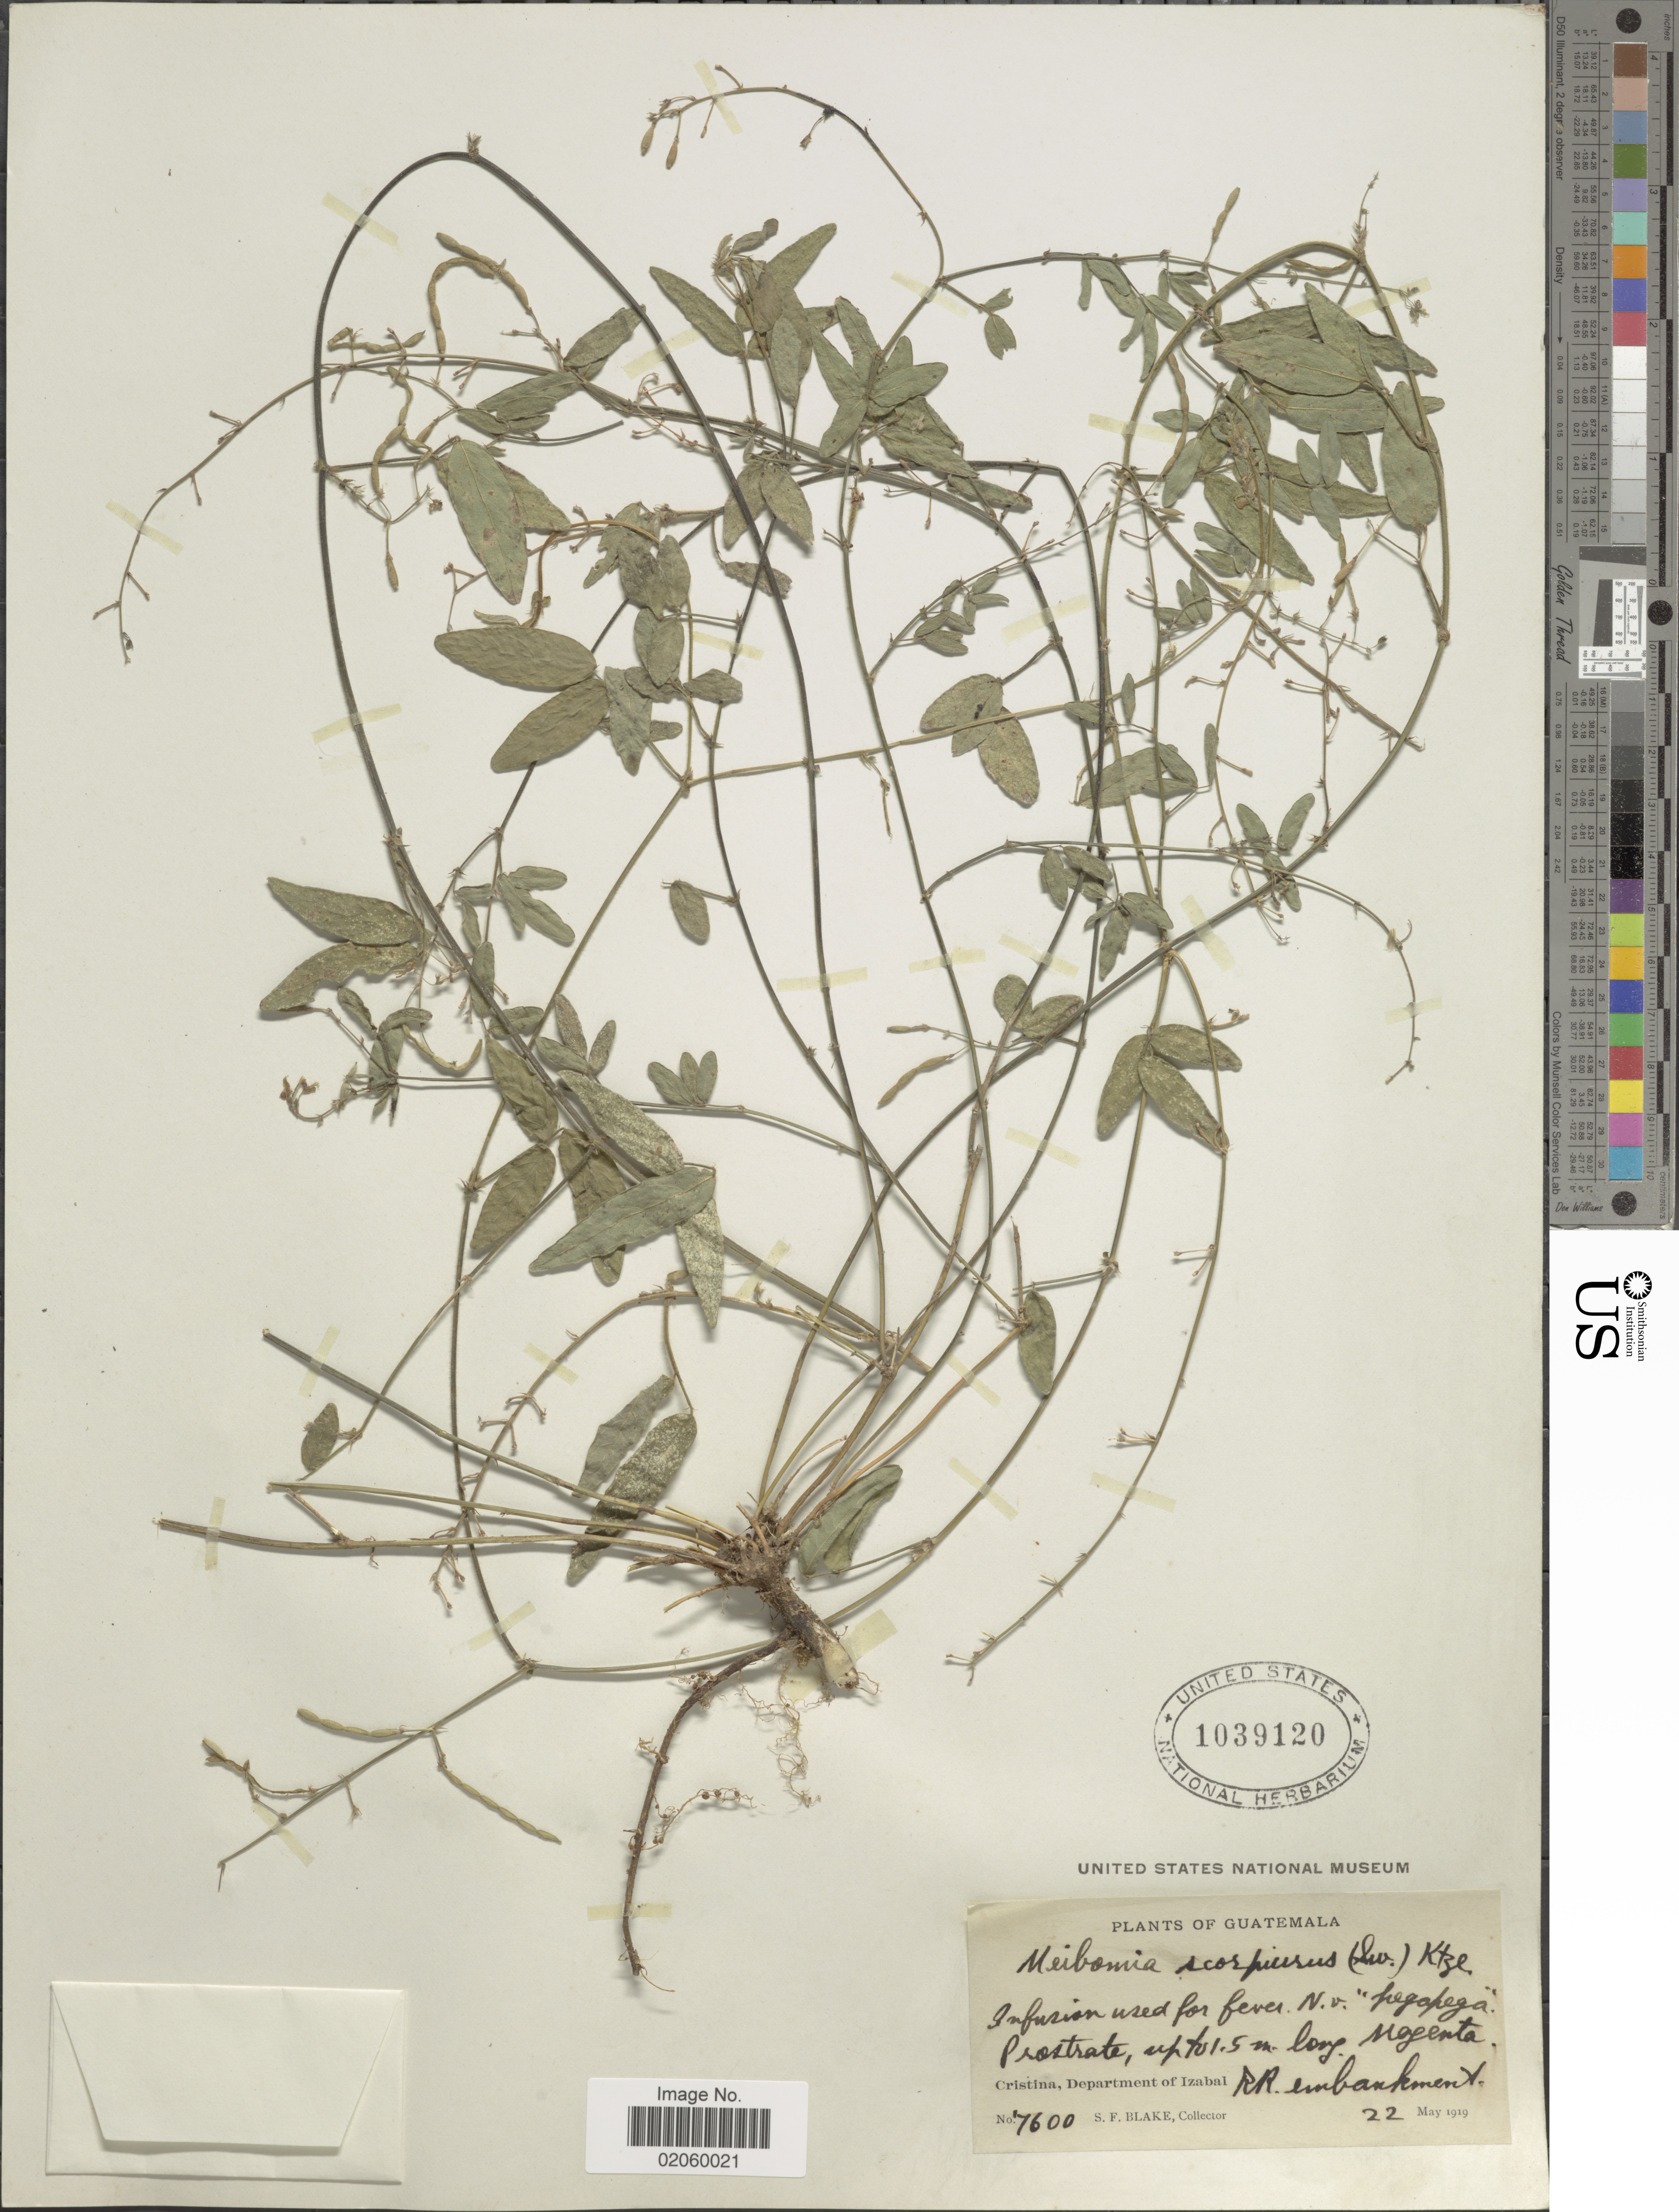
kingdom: Plantae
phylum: Tracheophyta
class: Magnoliopsida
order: Fabales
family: Fabaceae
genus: Desmodium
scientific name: Desmodium scorpiurus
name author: (Sw.) Desv. ex DC.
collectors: S. Blake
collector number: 7600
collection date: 1919-05-22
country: Guatemala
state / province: Izabal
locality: Cristina, R R. Embankment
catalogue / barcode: US 1039120